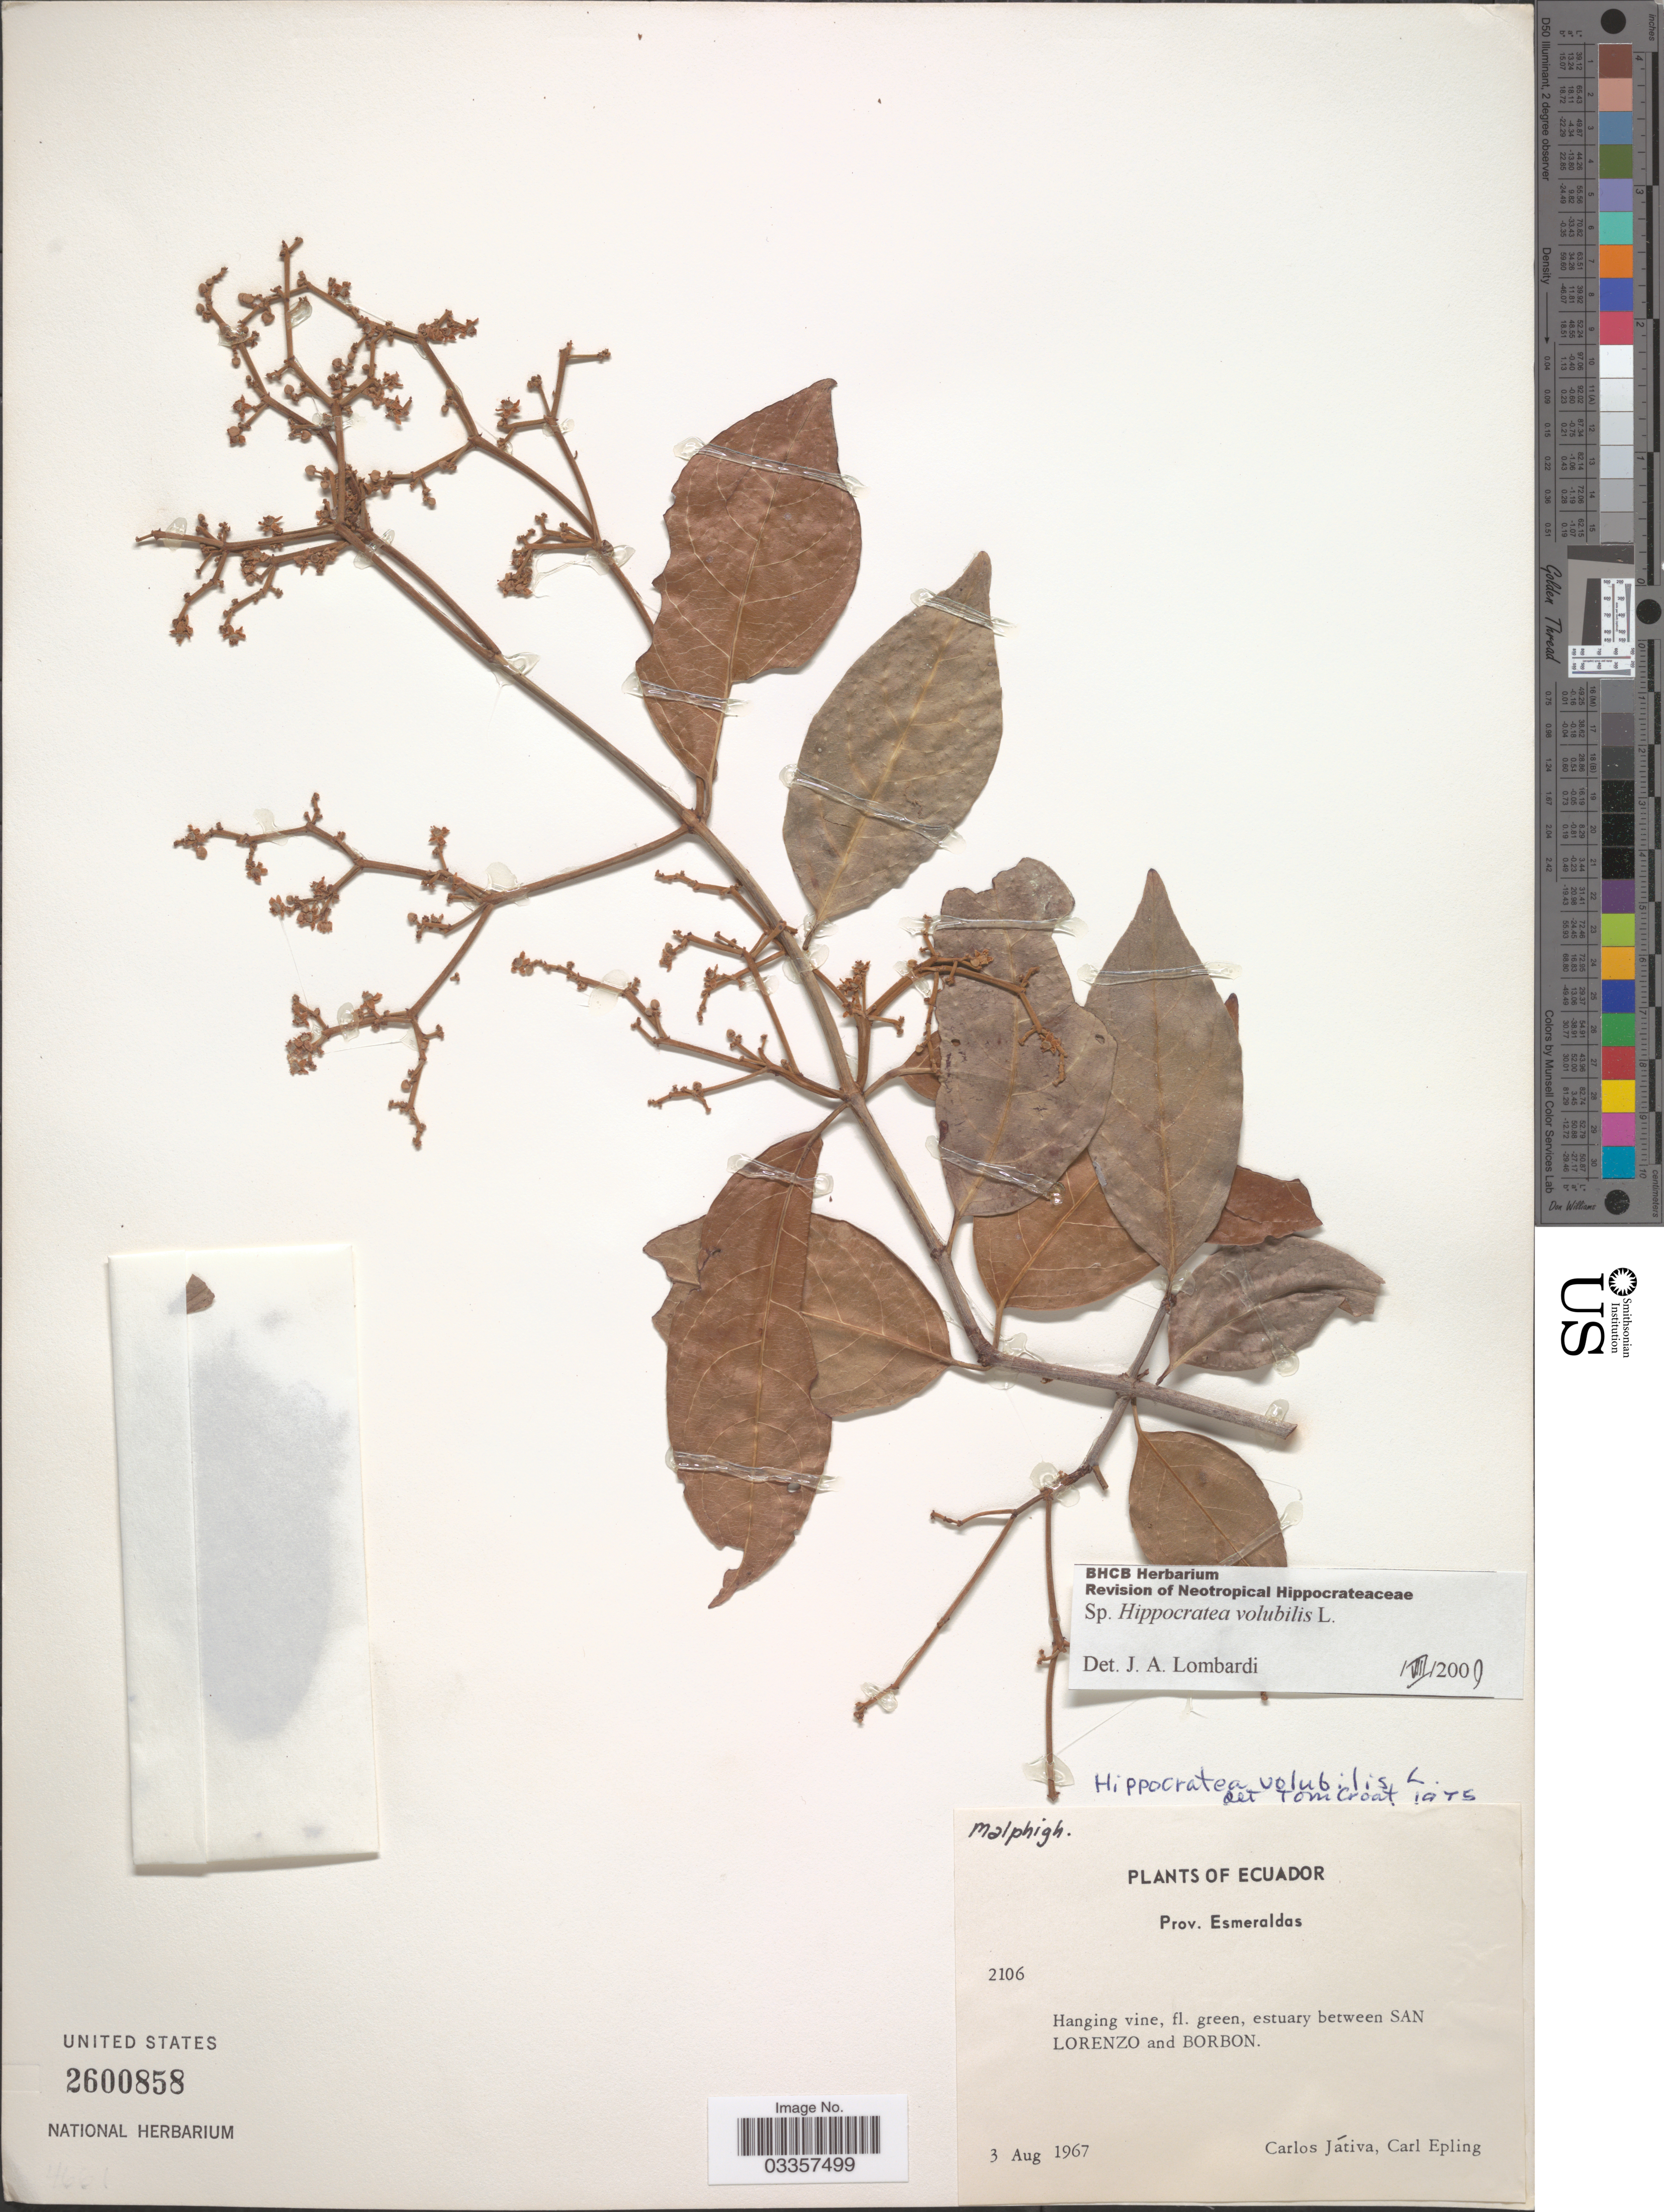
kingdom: Plantae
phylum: Tracheophyta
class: Magnoliopsida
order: Celastrales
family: Celastraceae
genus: Hippocratea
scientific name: Hippocratea volubilis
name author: L.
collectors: C. D. Játiva & C. C. Epling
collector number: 2106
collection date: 1967-08-03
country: Ecuador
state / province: Esmeraldas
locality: Estuary between San Lorenzo and Borbon.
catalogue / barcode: US 2600858